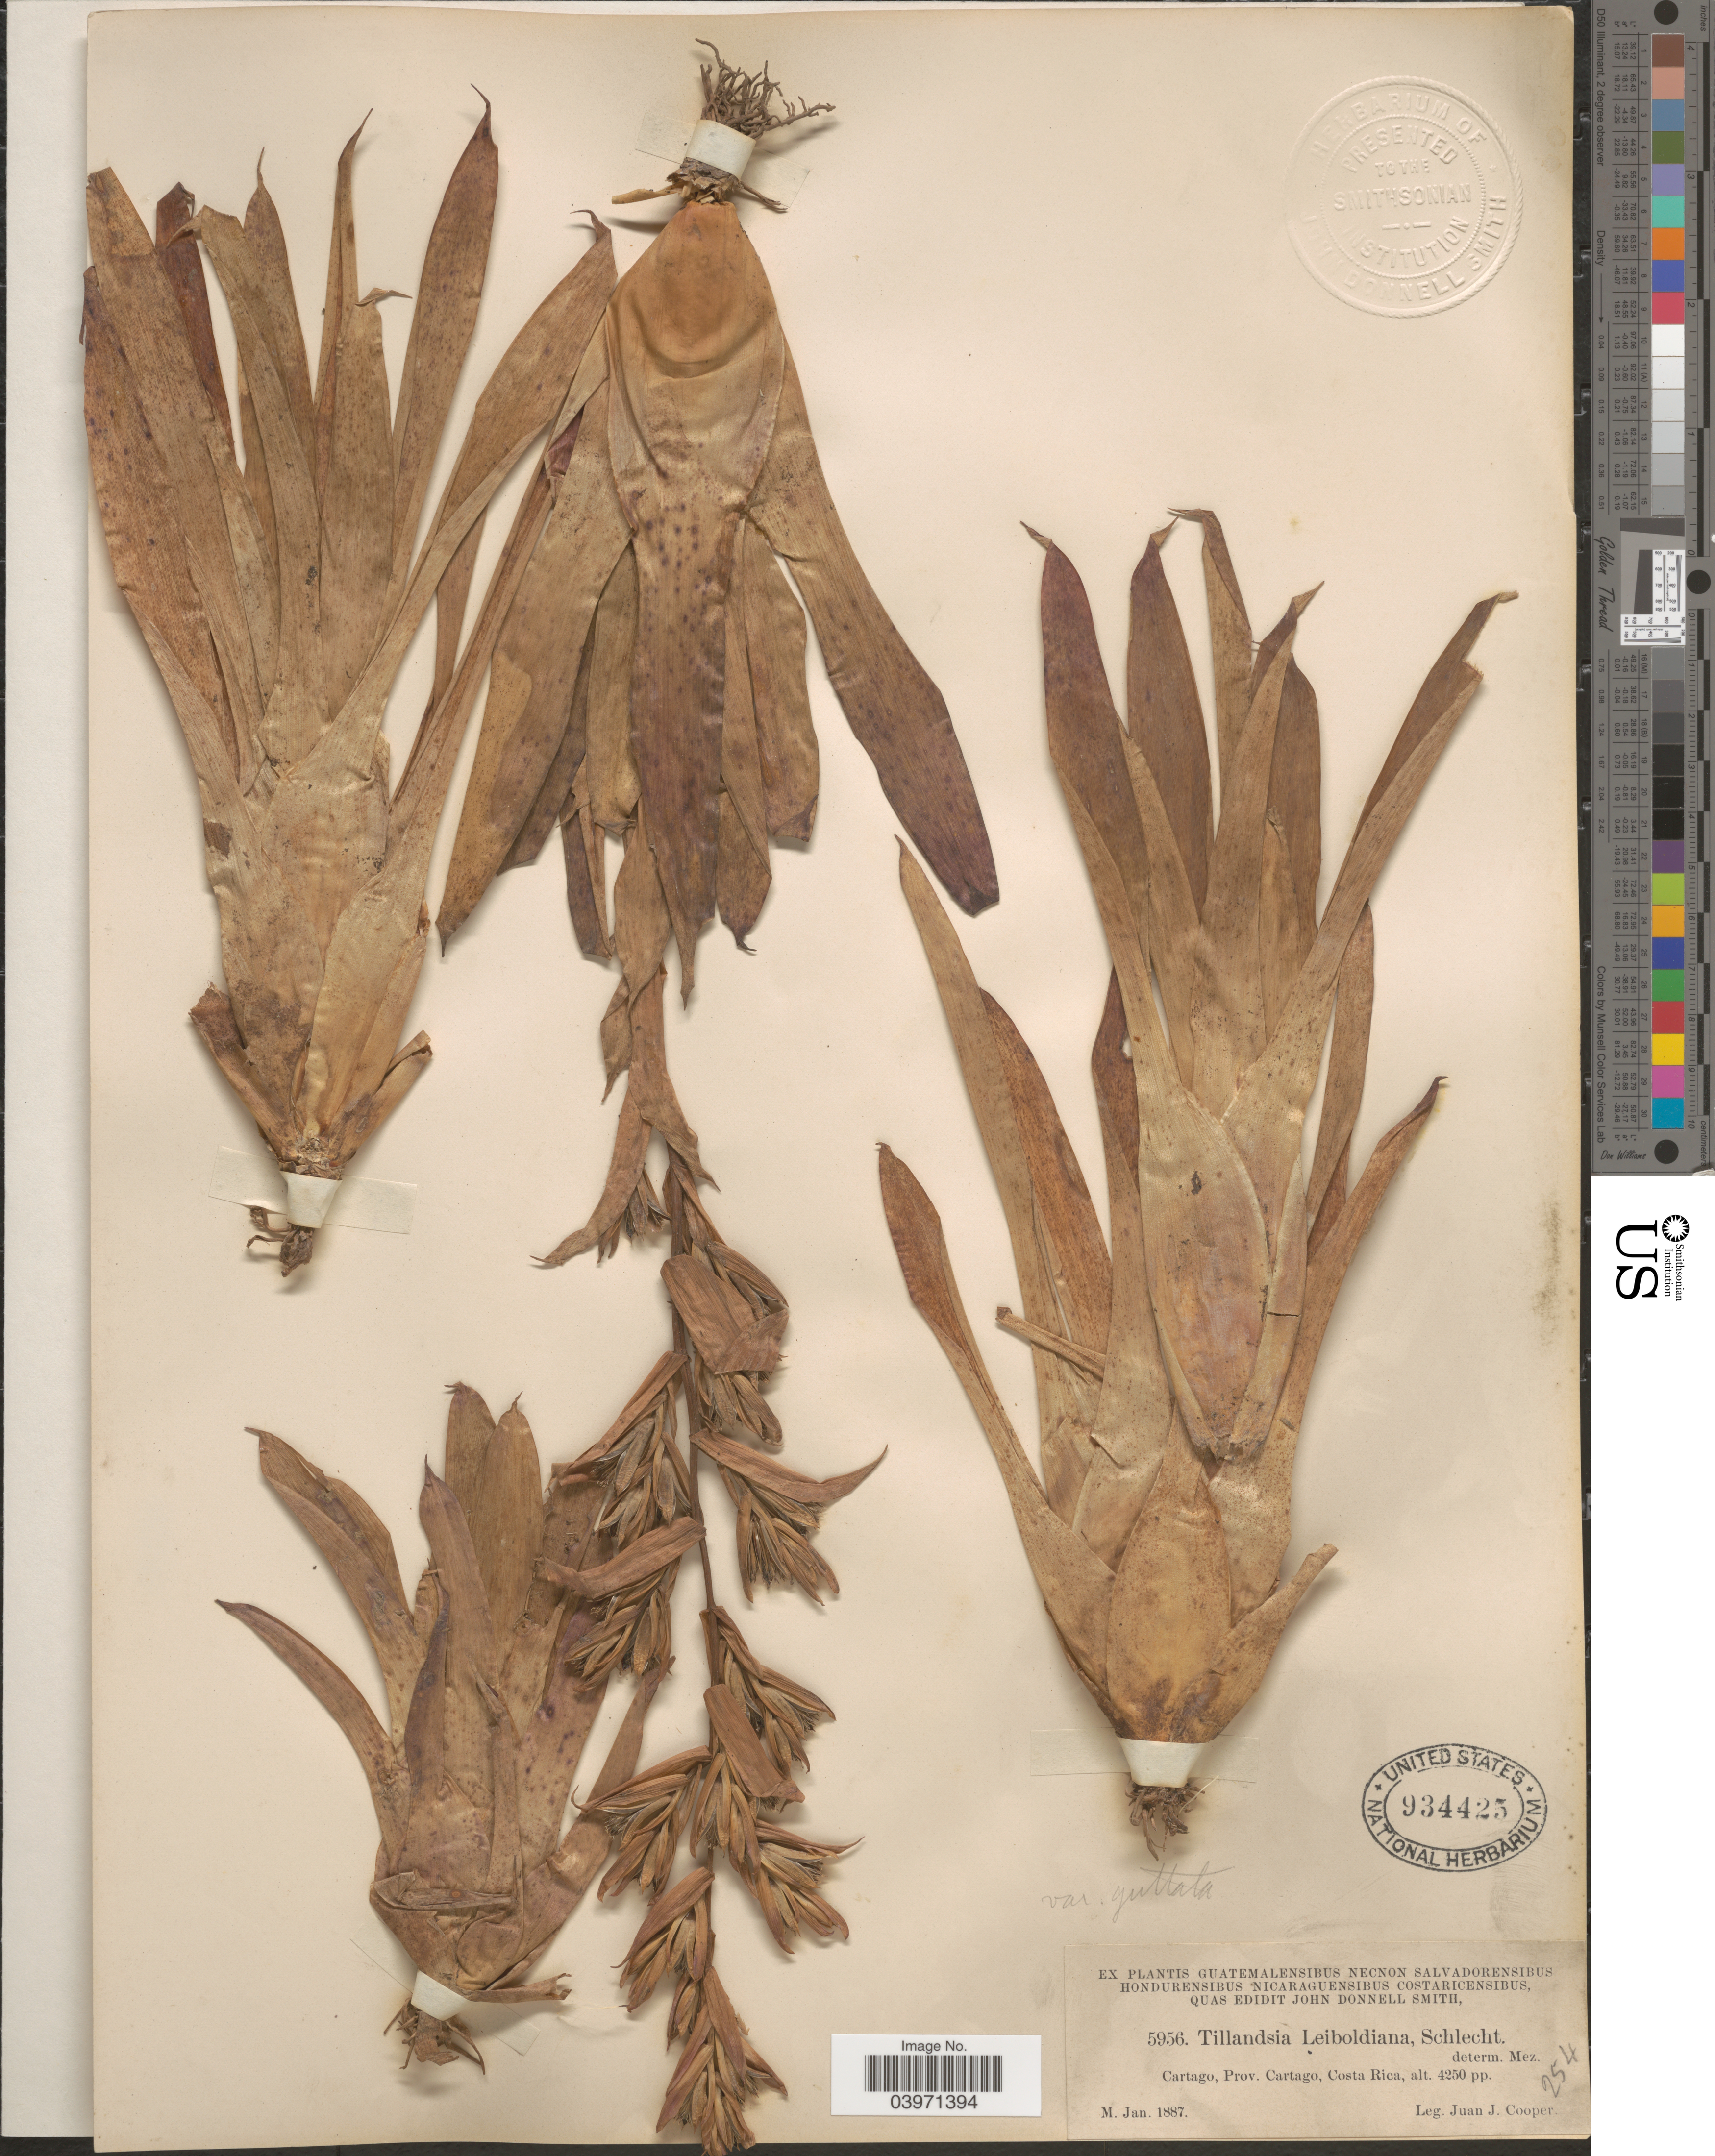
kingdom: Plantae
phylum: Tracheophyta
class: Liliopsida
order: Poales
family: Bromeliaceae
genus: Tillandsia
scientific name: Tillandsia leiboldiana var. guttata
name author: Hobbs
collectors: J. J. Cooper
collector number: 5956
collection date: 1887-01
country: Costa Rica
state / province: Cartago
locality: Cartago.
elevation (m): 1295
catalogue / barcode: US 934425